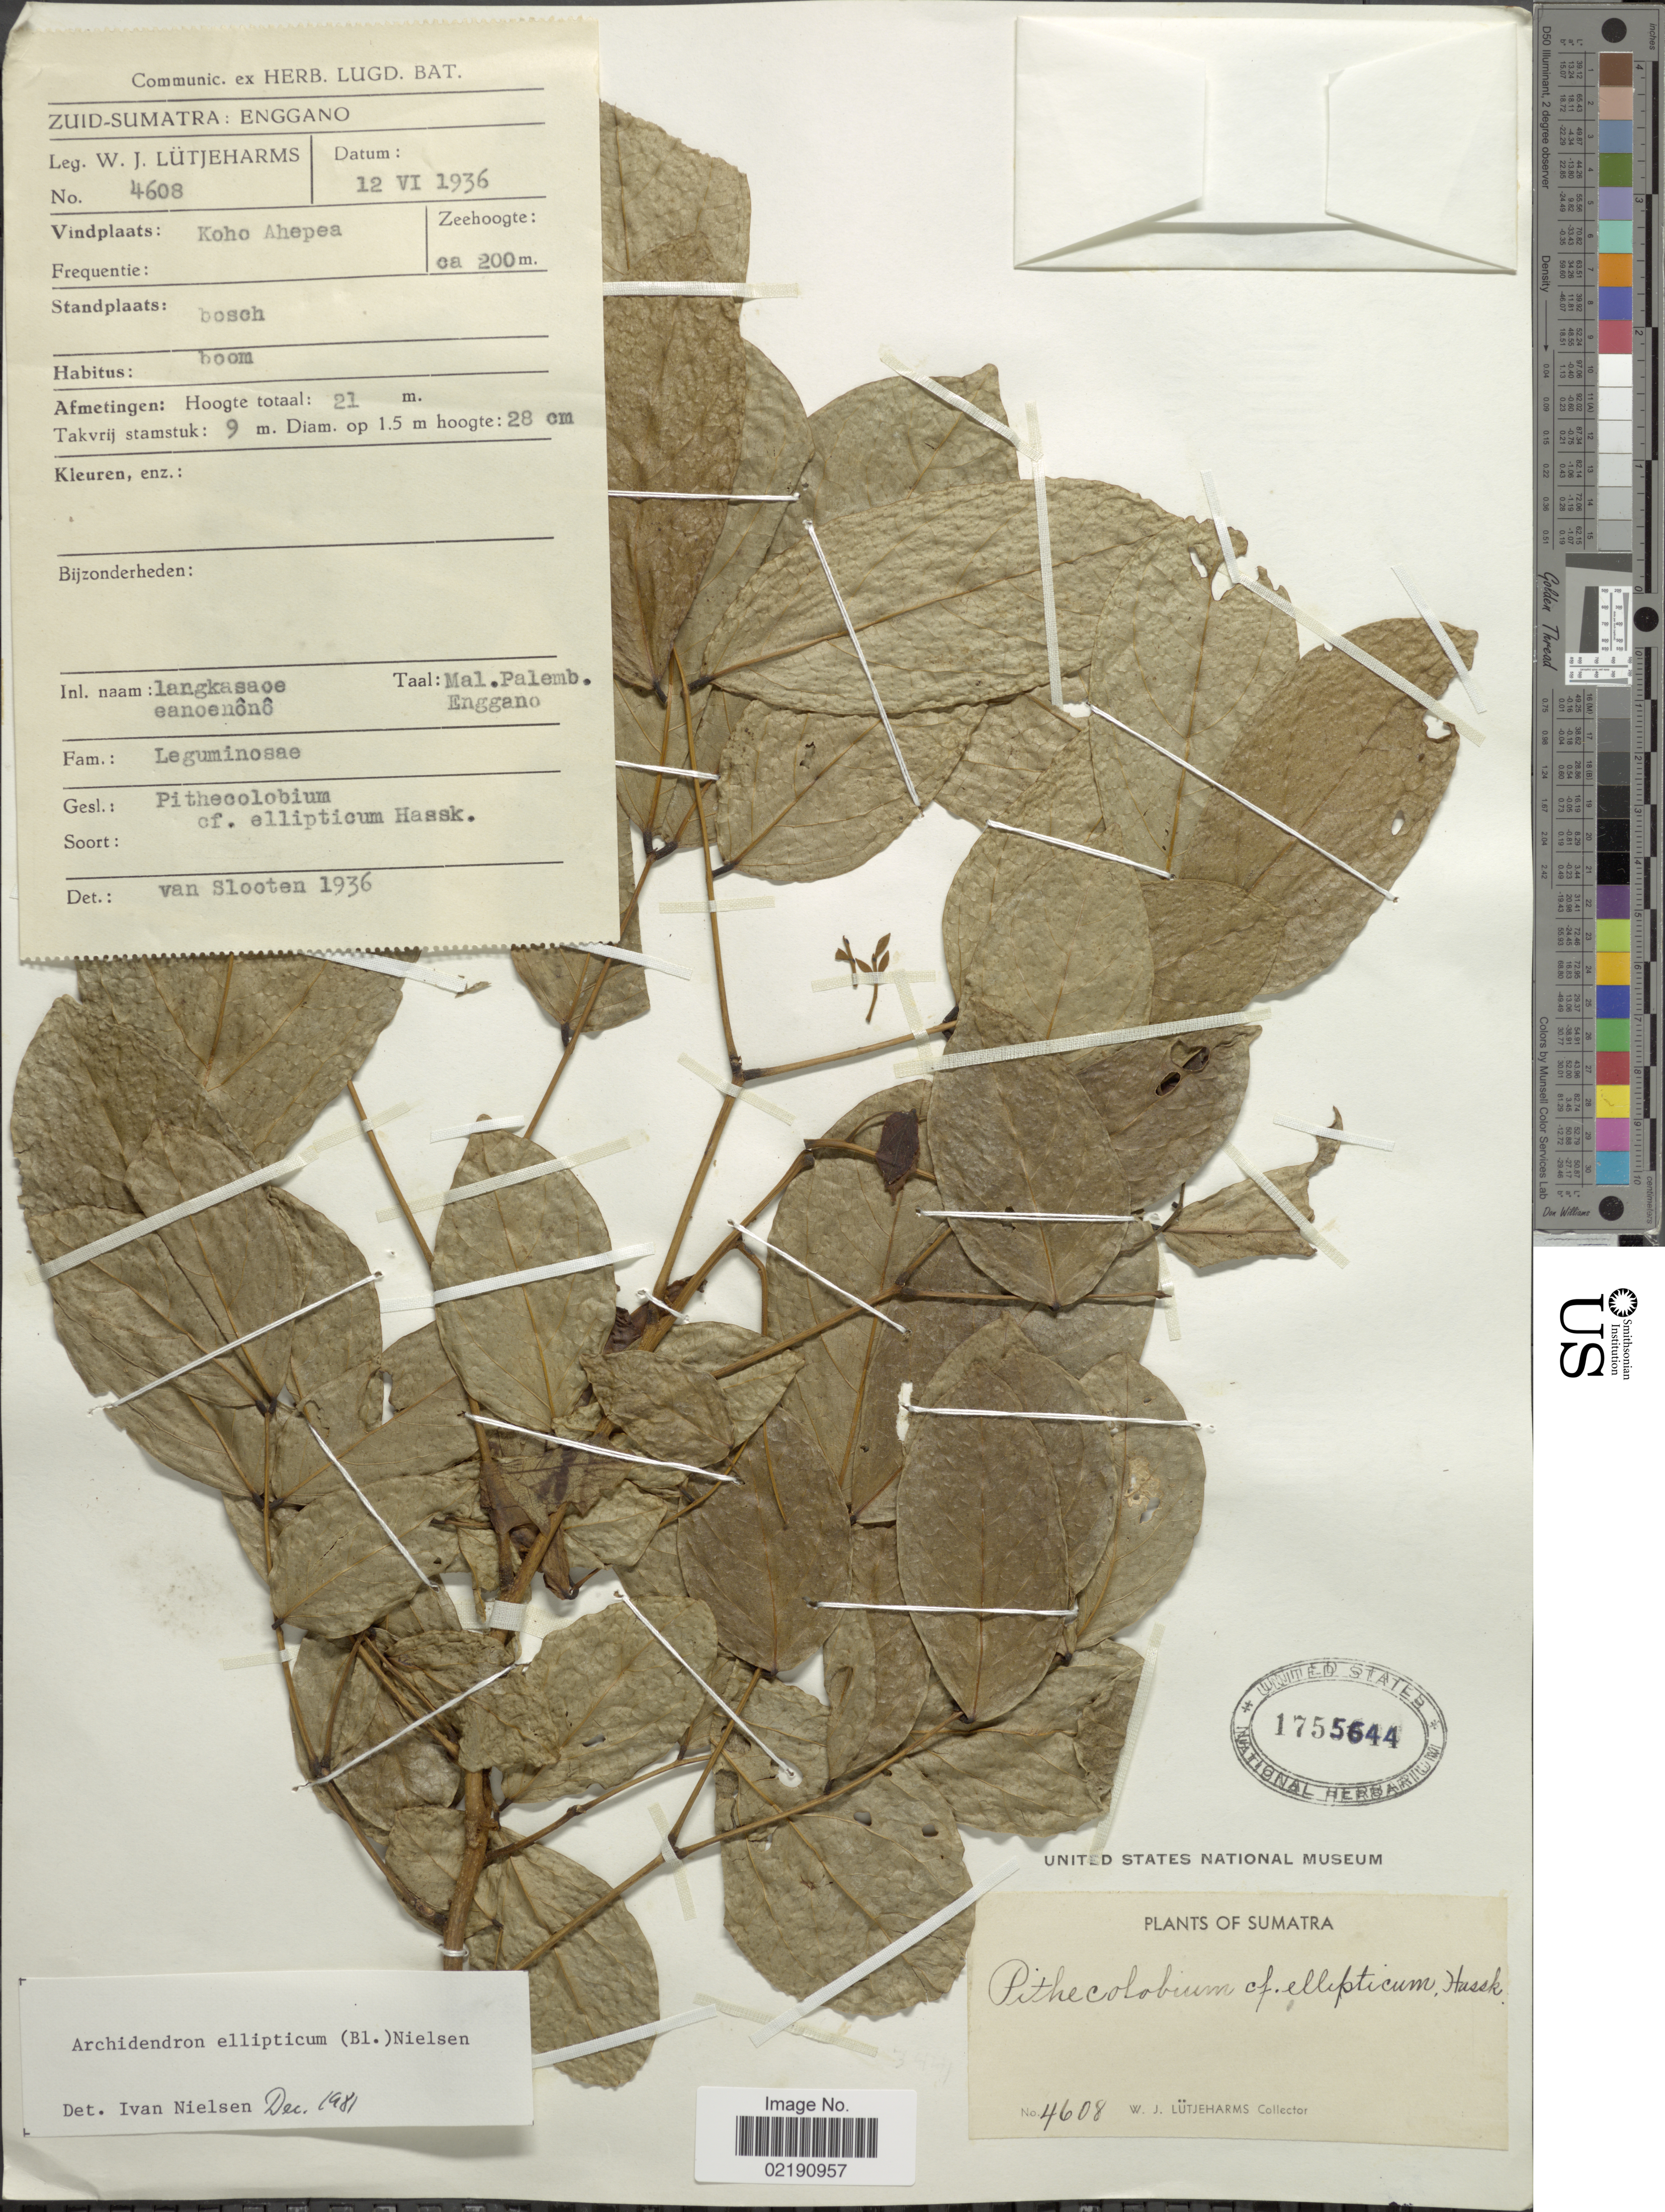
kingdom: Plantae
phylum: Tracheophyta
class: Magnoliopsida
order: Fabales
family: Fabaceae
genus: Archidendron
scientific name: Archidendron ellipticum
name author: (Blume) I.C. Nielsen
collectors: W. Lütjeharms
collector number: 4608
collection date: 1936-06-12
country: Indonesia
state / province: Sumatra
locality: Koho Ahepea, bosch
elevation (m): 200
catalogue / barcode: US 1755644